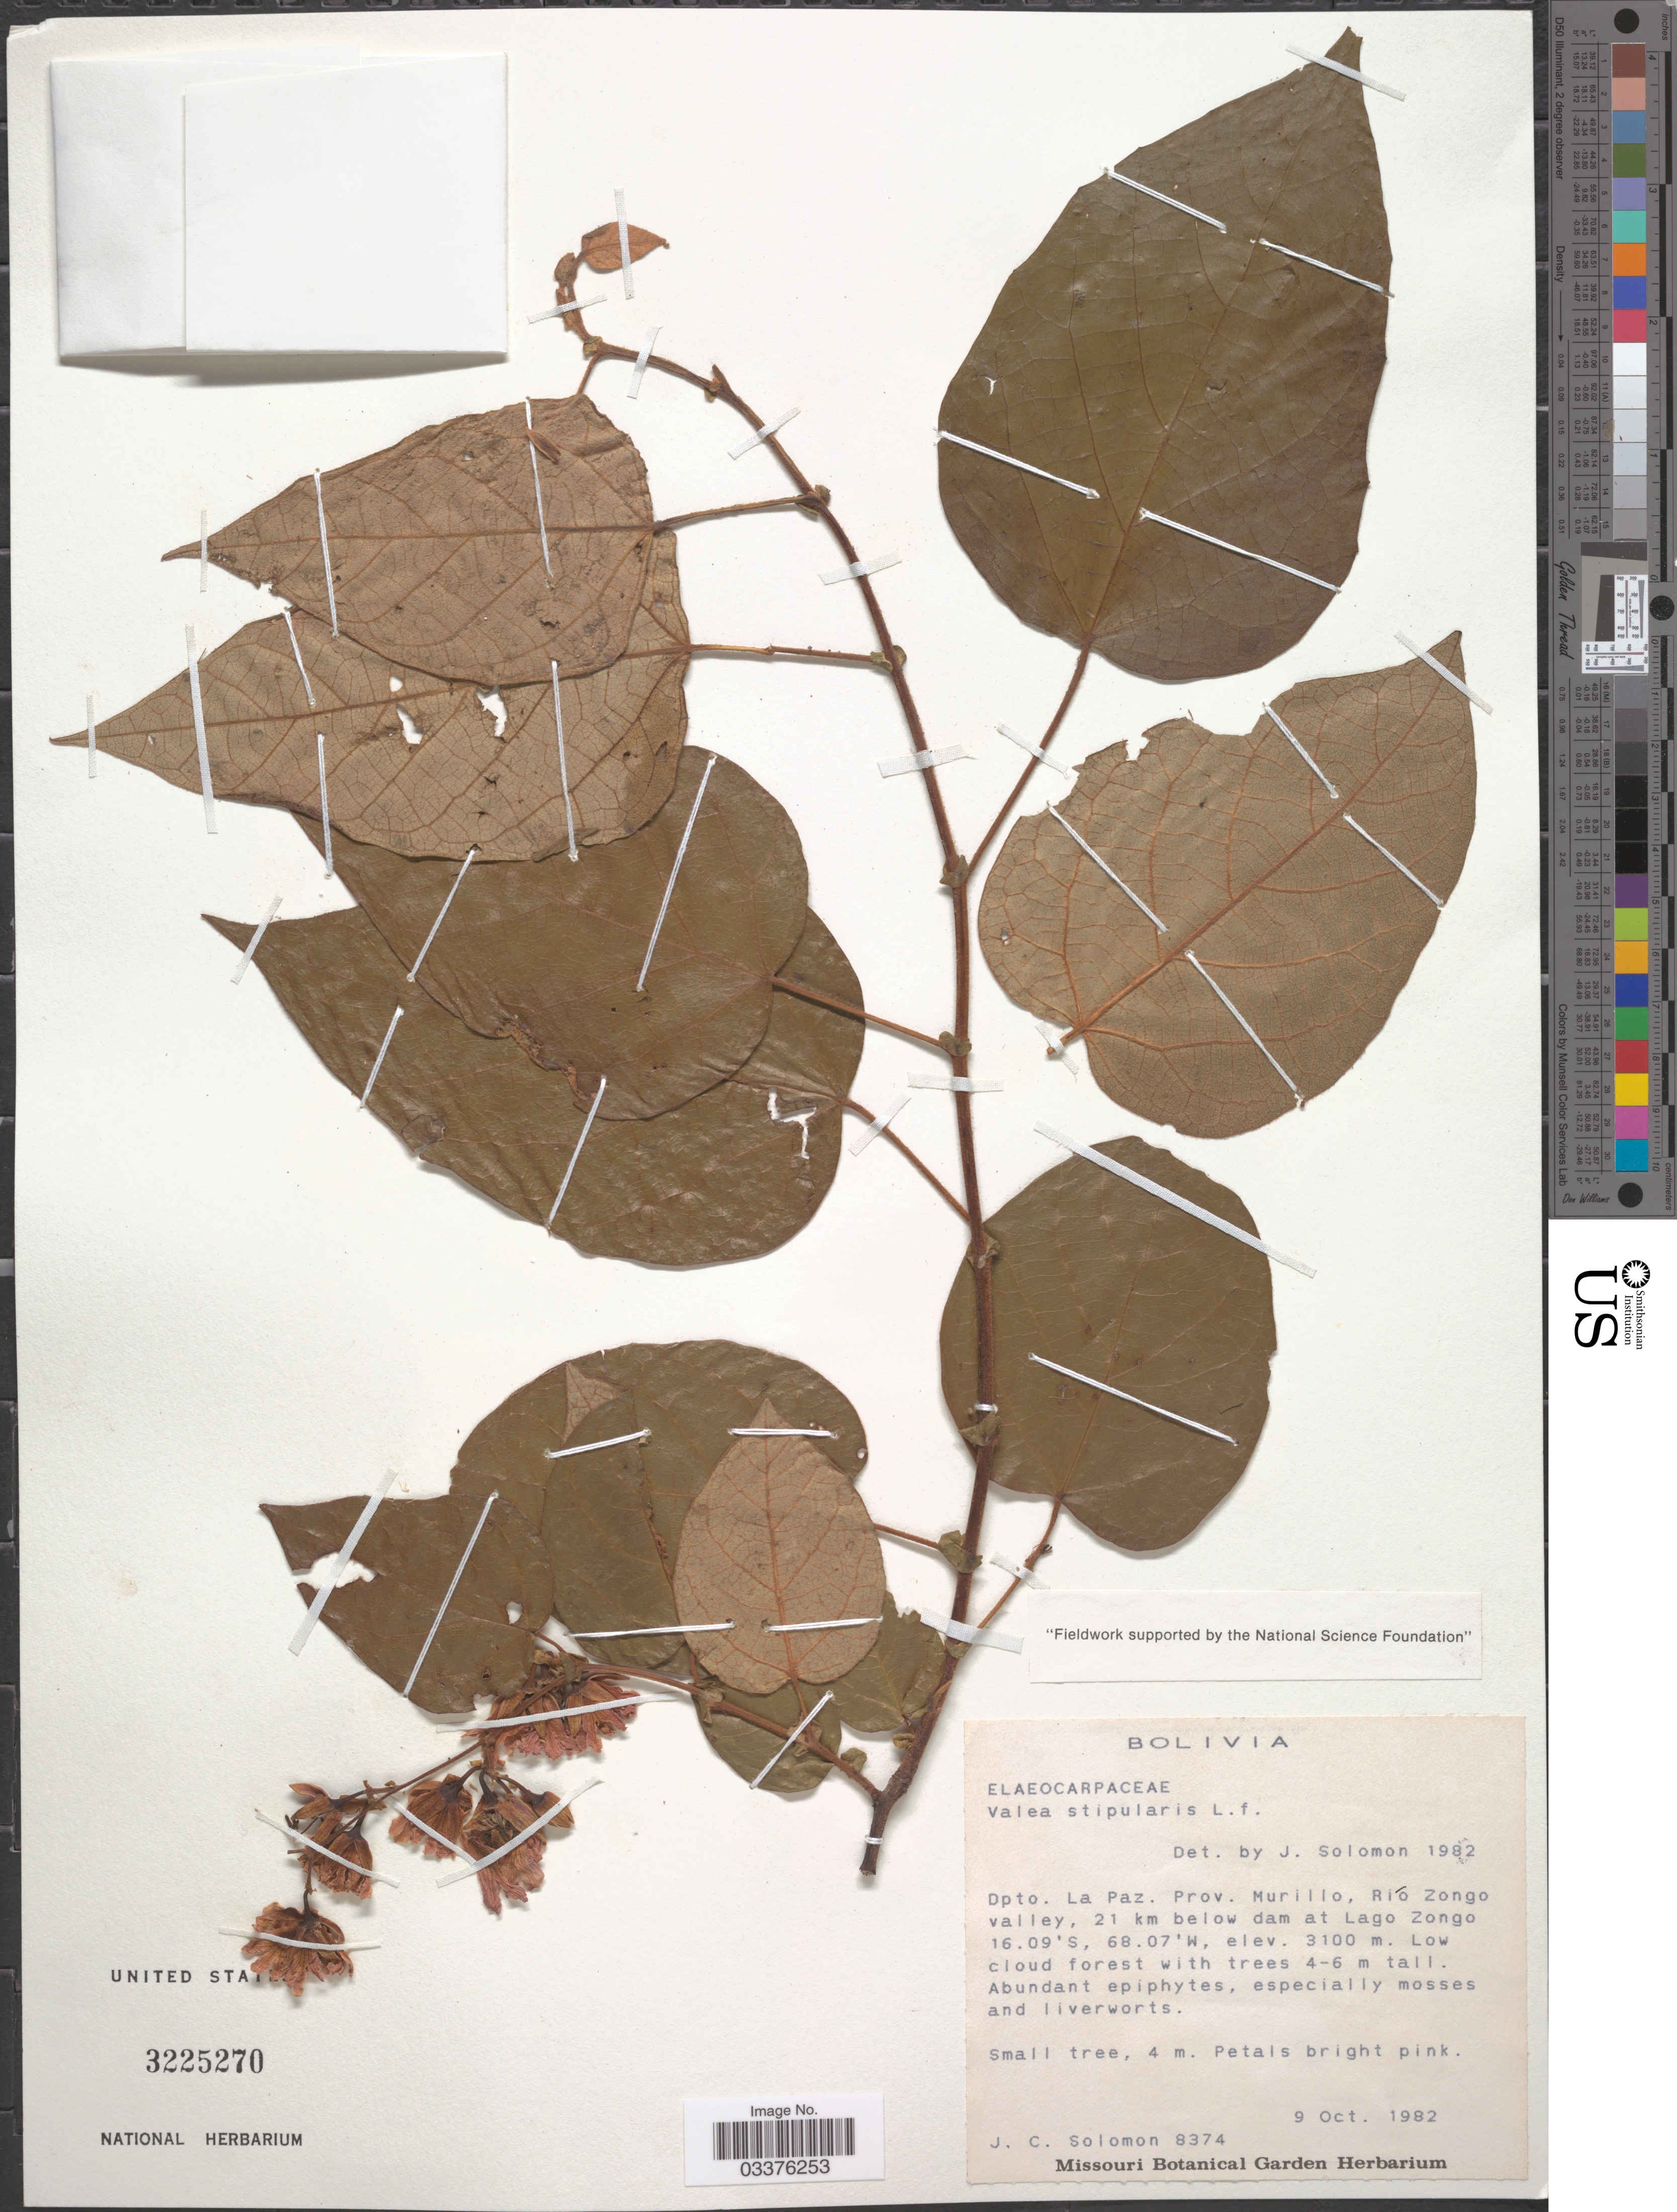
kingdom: Plantae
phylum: Tracheophyta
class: Magnoliopsida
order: Oxalidales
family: Elaeocarpaceae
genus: Vallea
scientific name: Vallea stipularis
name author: L. f.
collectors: J. C. Solomon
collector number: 8374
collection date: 1982-10-09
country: Bolivia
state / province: La Paz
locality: Dpto. La Paz. Prov. Murillo, Río Zongo valley, 21 km below dam at Lago Zongo.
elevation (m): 3100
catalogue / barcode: US 3225270